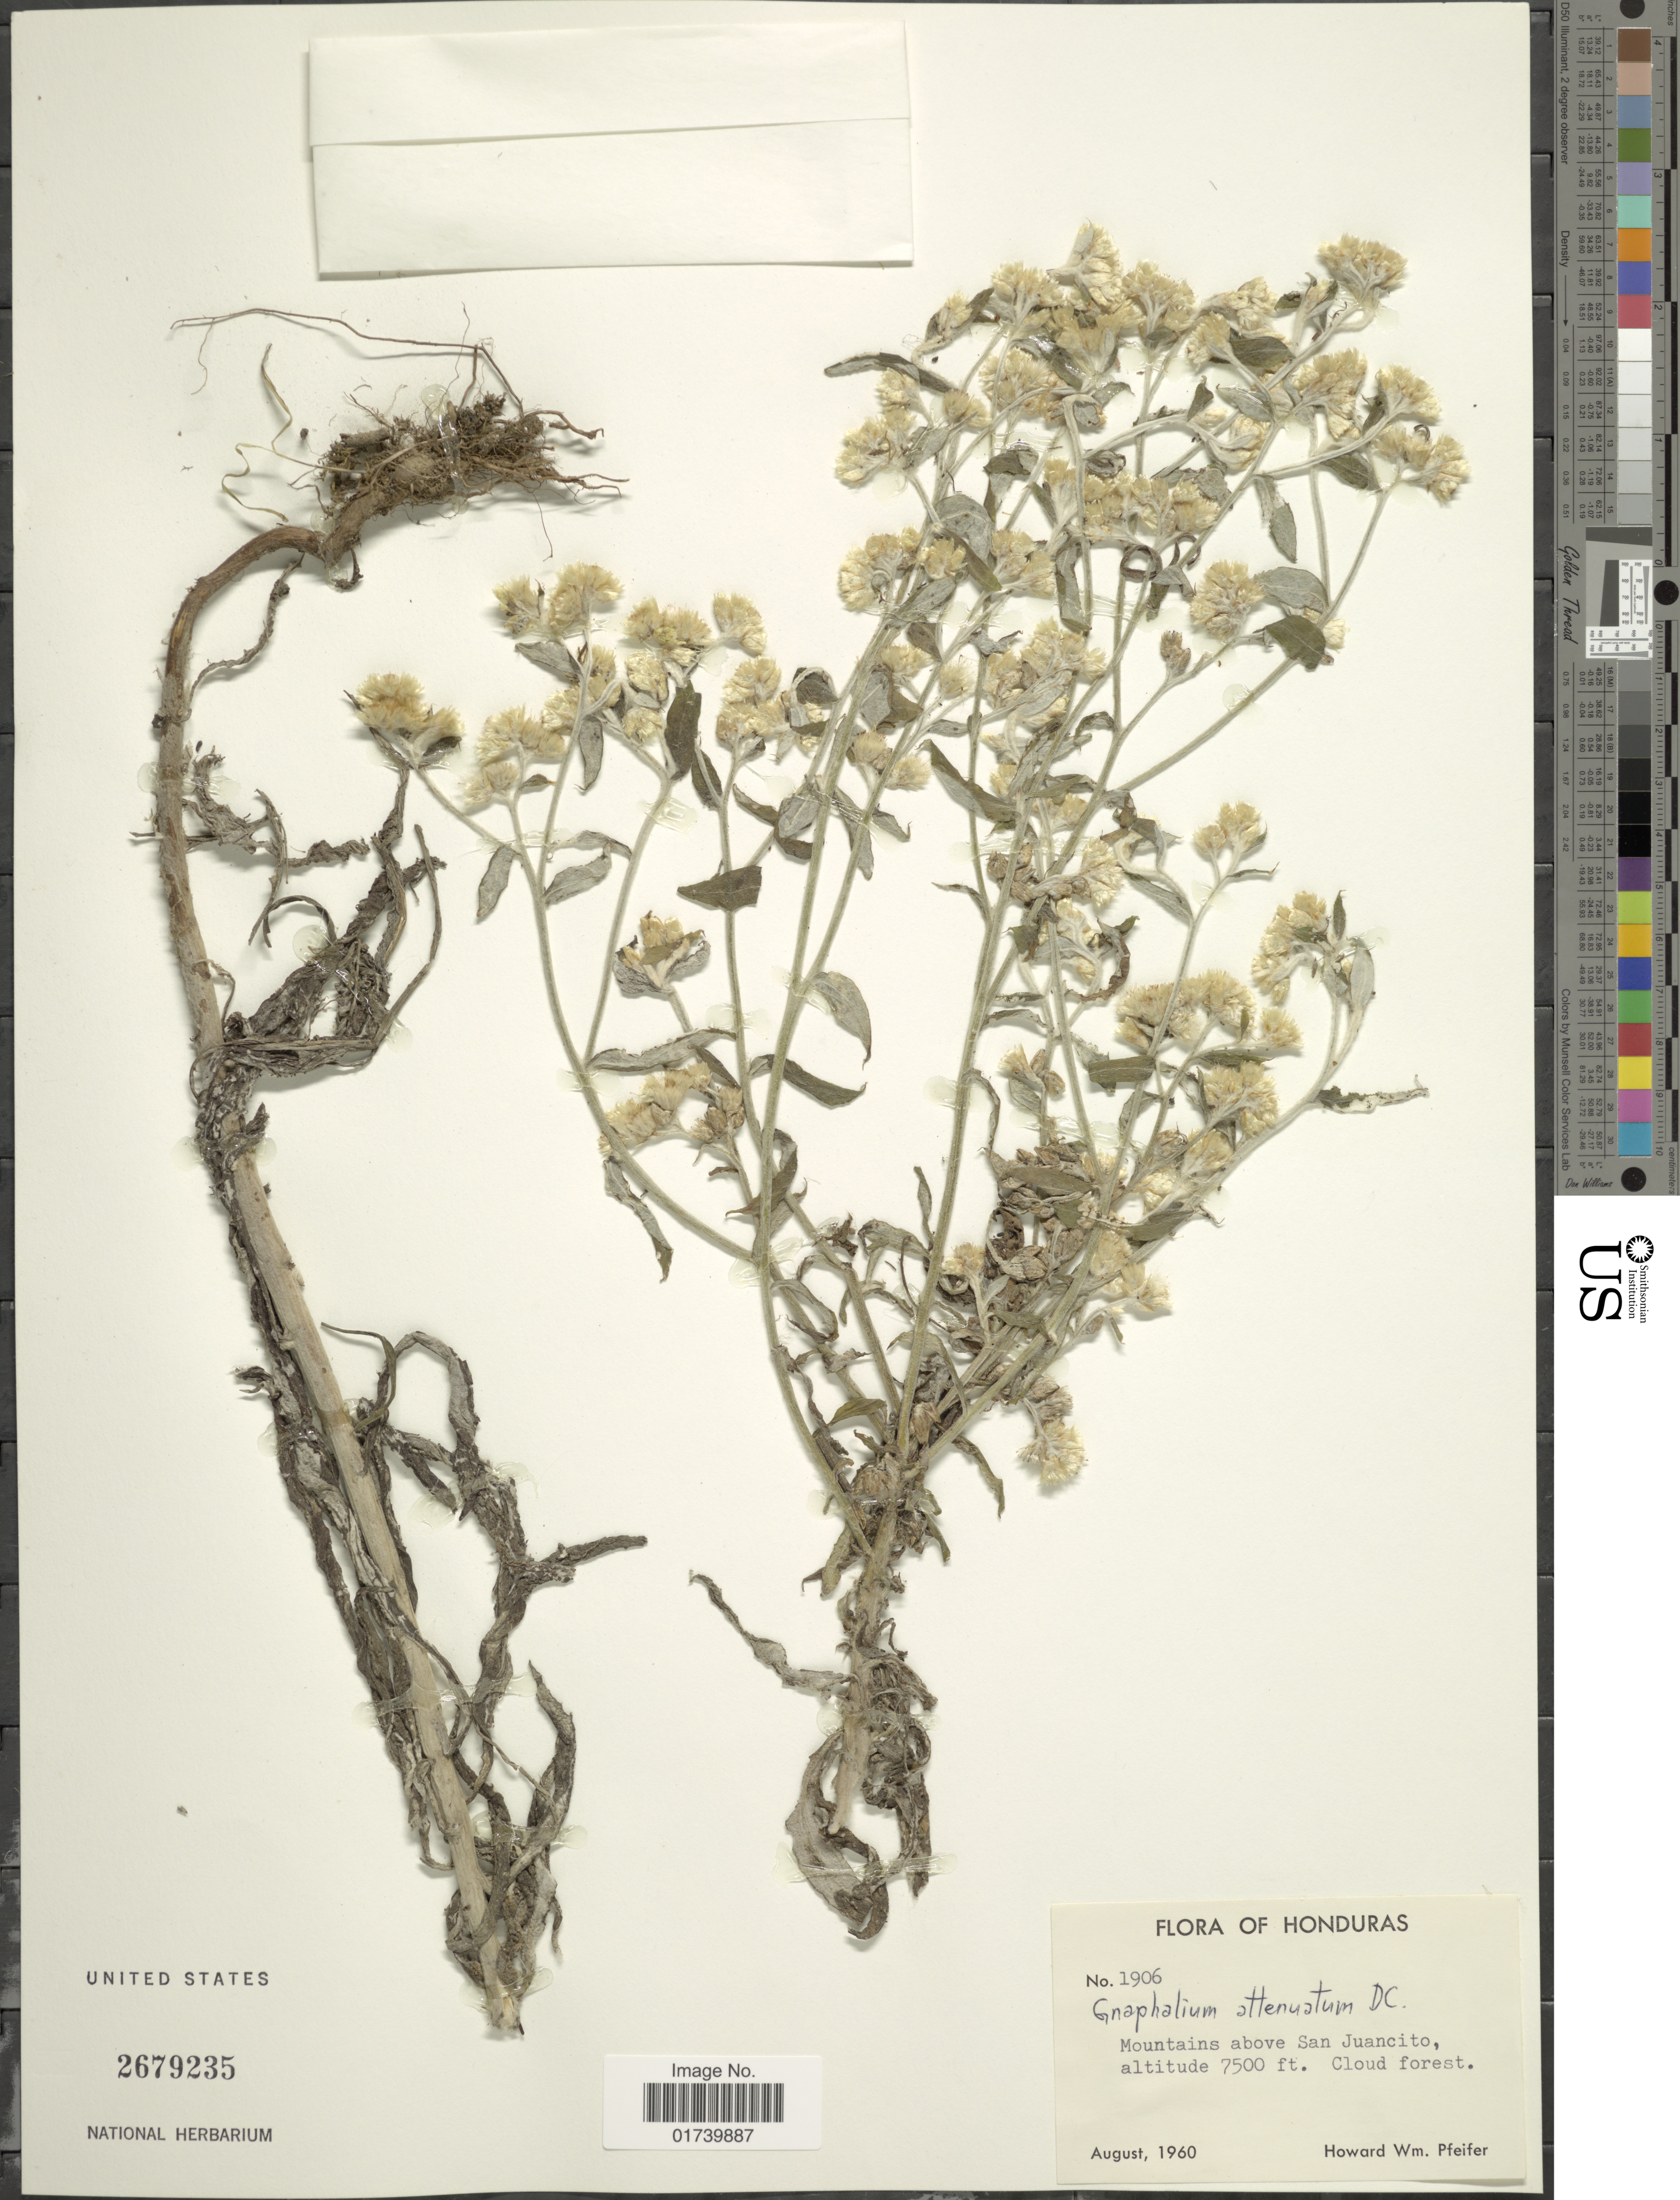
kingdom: Plantae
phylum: Tracheophyta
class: Magnoliopsida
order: Asterales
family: Asteraceae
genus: Pseudognaphalium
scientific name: Pseudognaphalium attenuatum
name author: (DC.) Anderb.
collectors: H. W. Pfeifer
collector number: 1906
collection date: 1960-08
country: Honduras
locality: Moutains above San Juancito.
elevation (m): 2286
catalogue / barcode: US 2679235